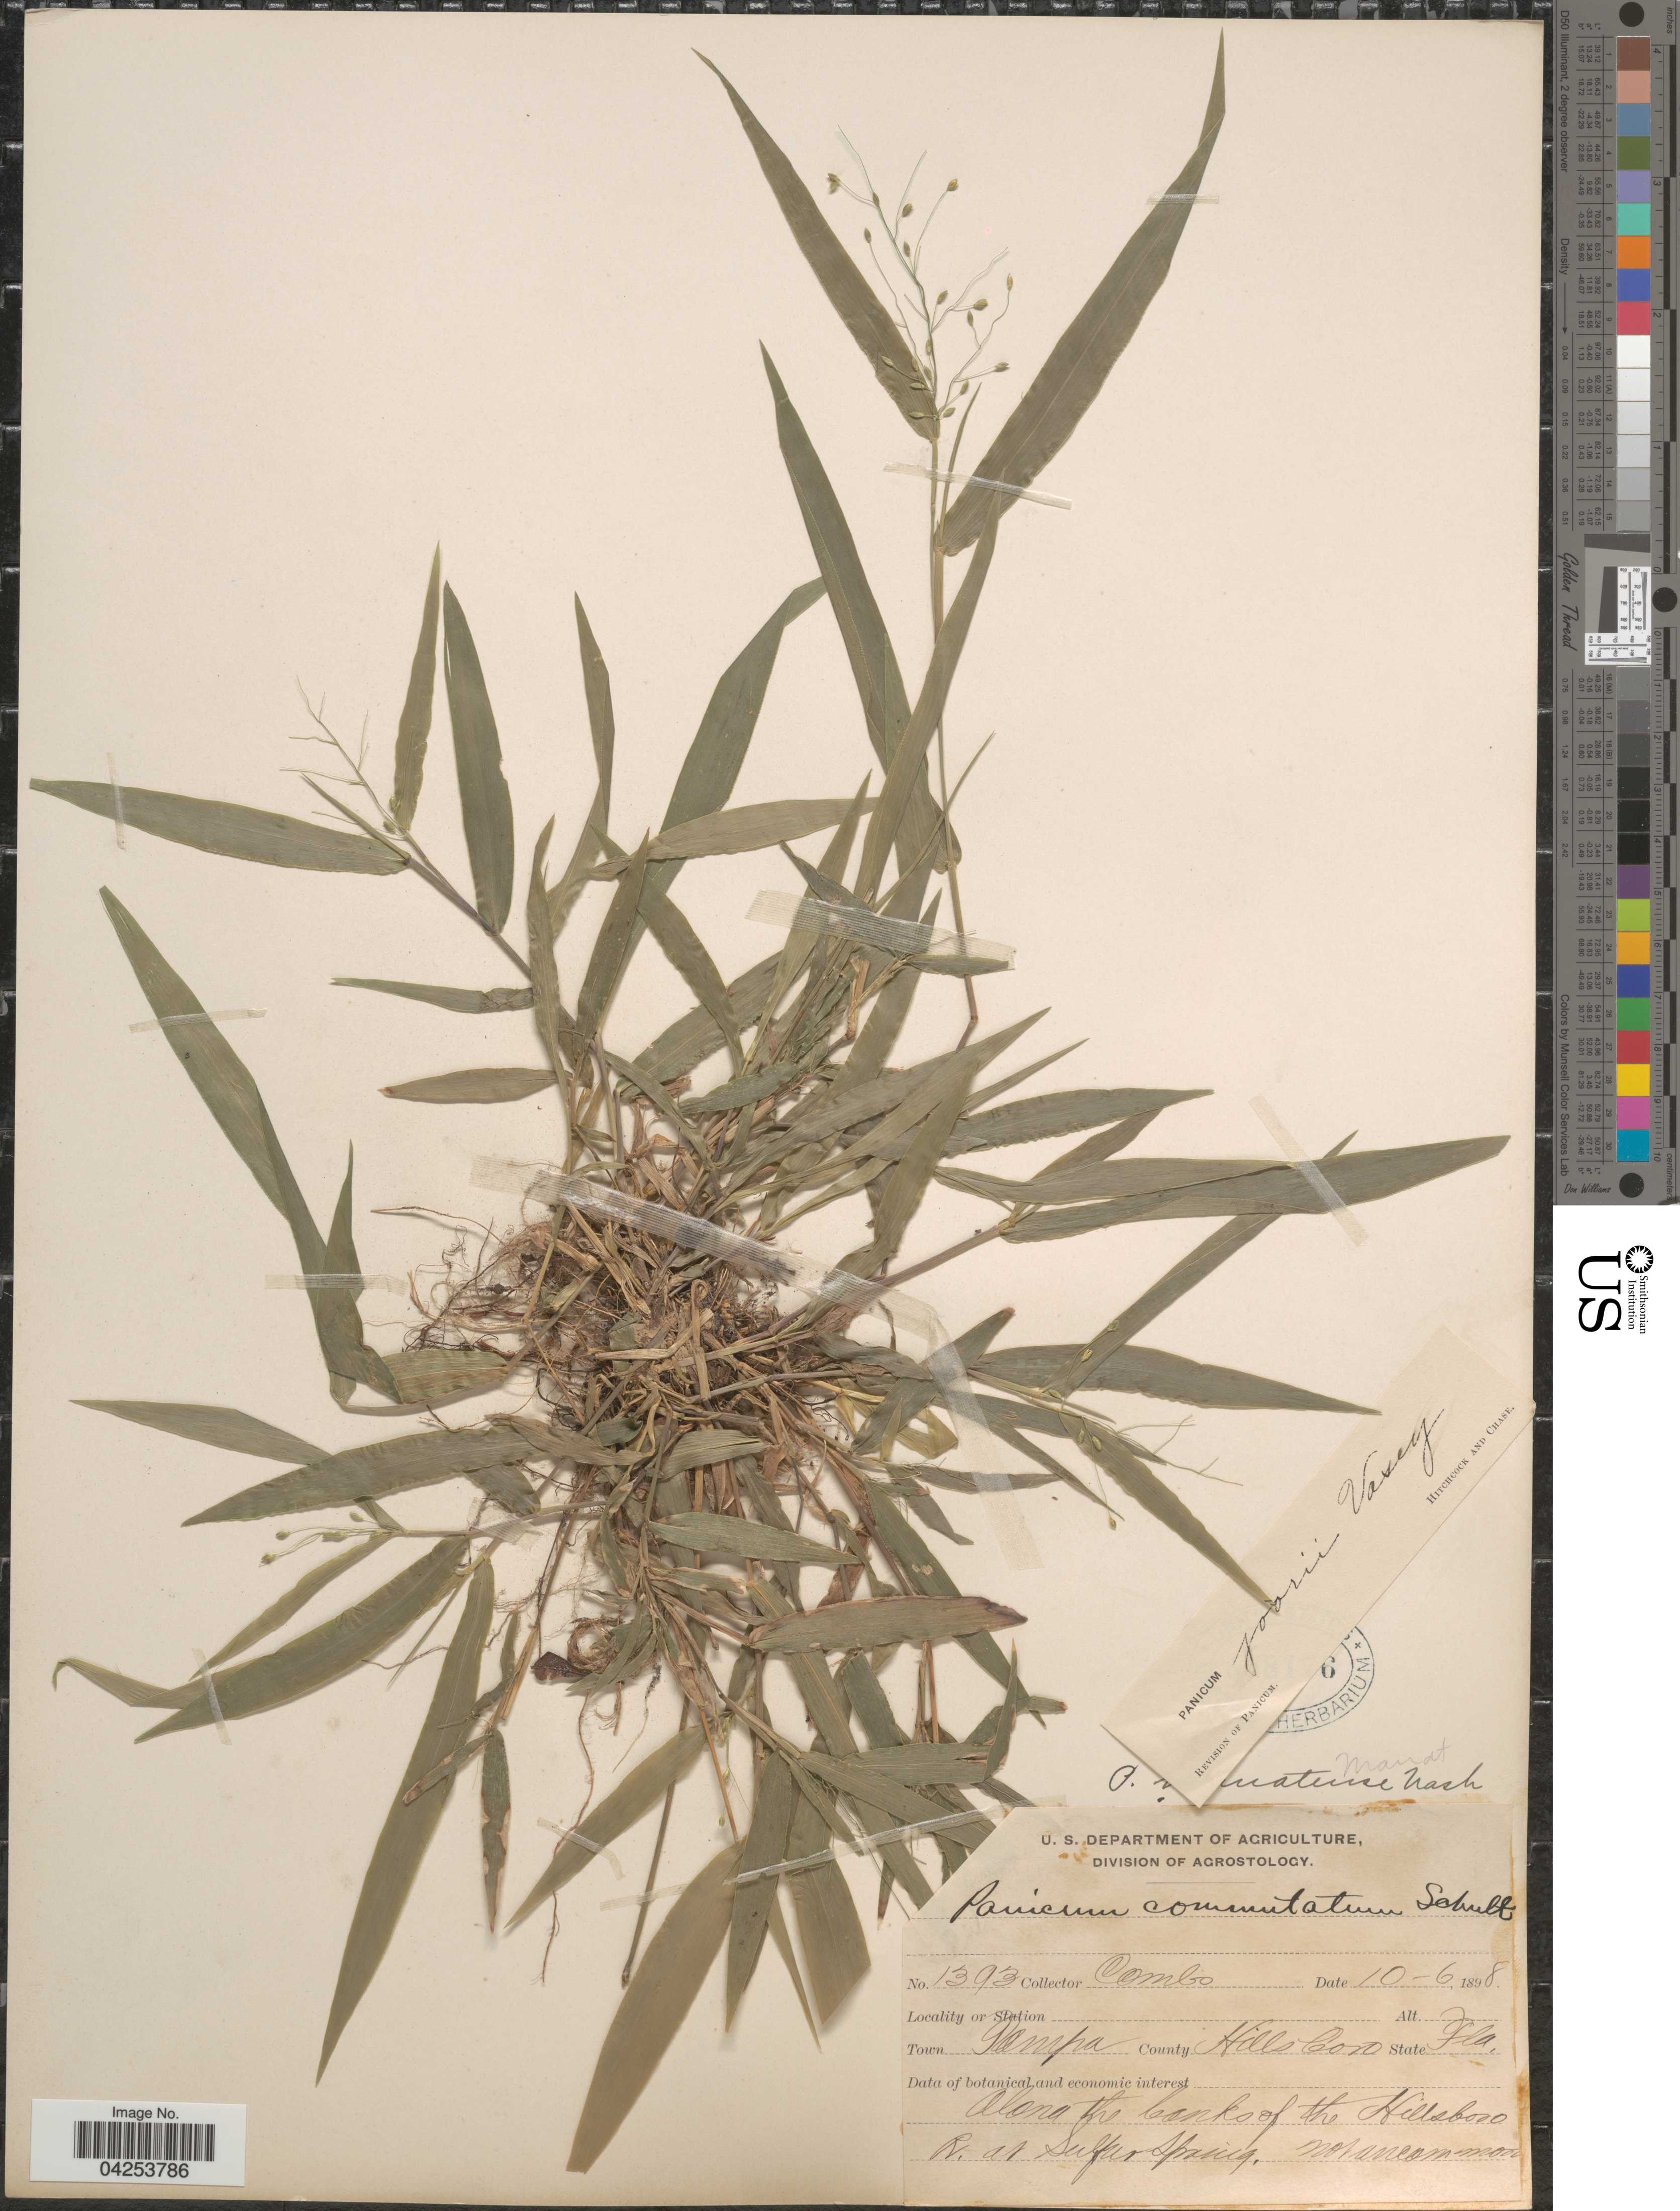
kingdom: Plantae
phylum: Tracheophyta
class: Liliopsida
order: Poales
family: Poaceae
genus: Dichanthelium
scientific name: Dichanthelium commutatum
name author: (Schult.) Gould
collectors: -. Combs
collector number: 1393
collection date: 1898-10-06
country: United States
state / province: Florida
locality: Town Tampa. County Hillsboro. Along the banks of the Hillsboro R. at Sulfur Spring.